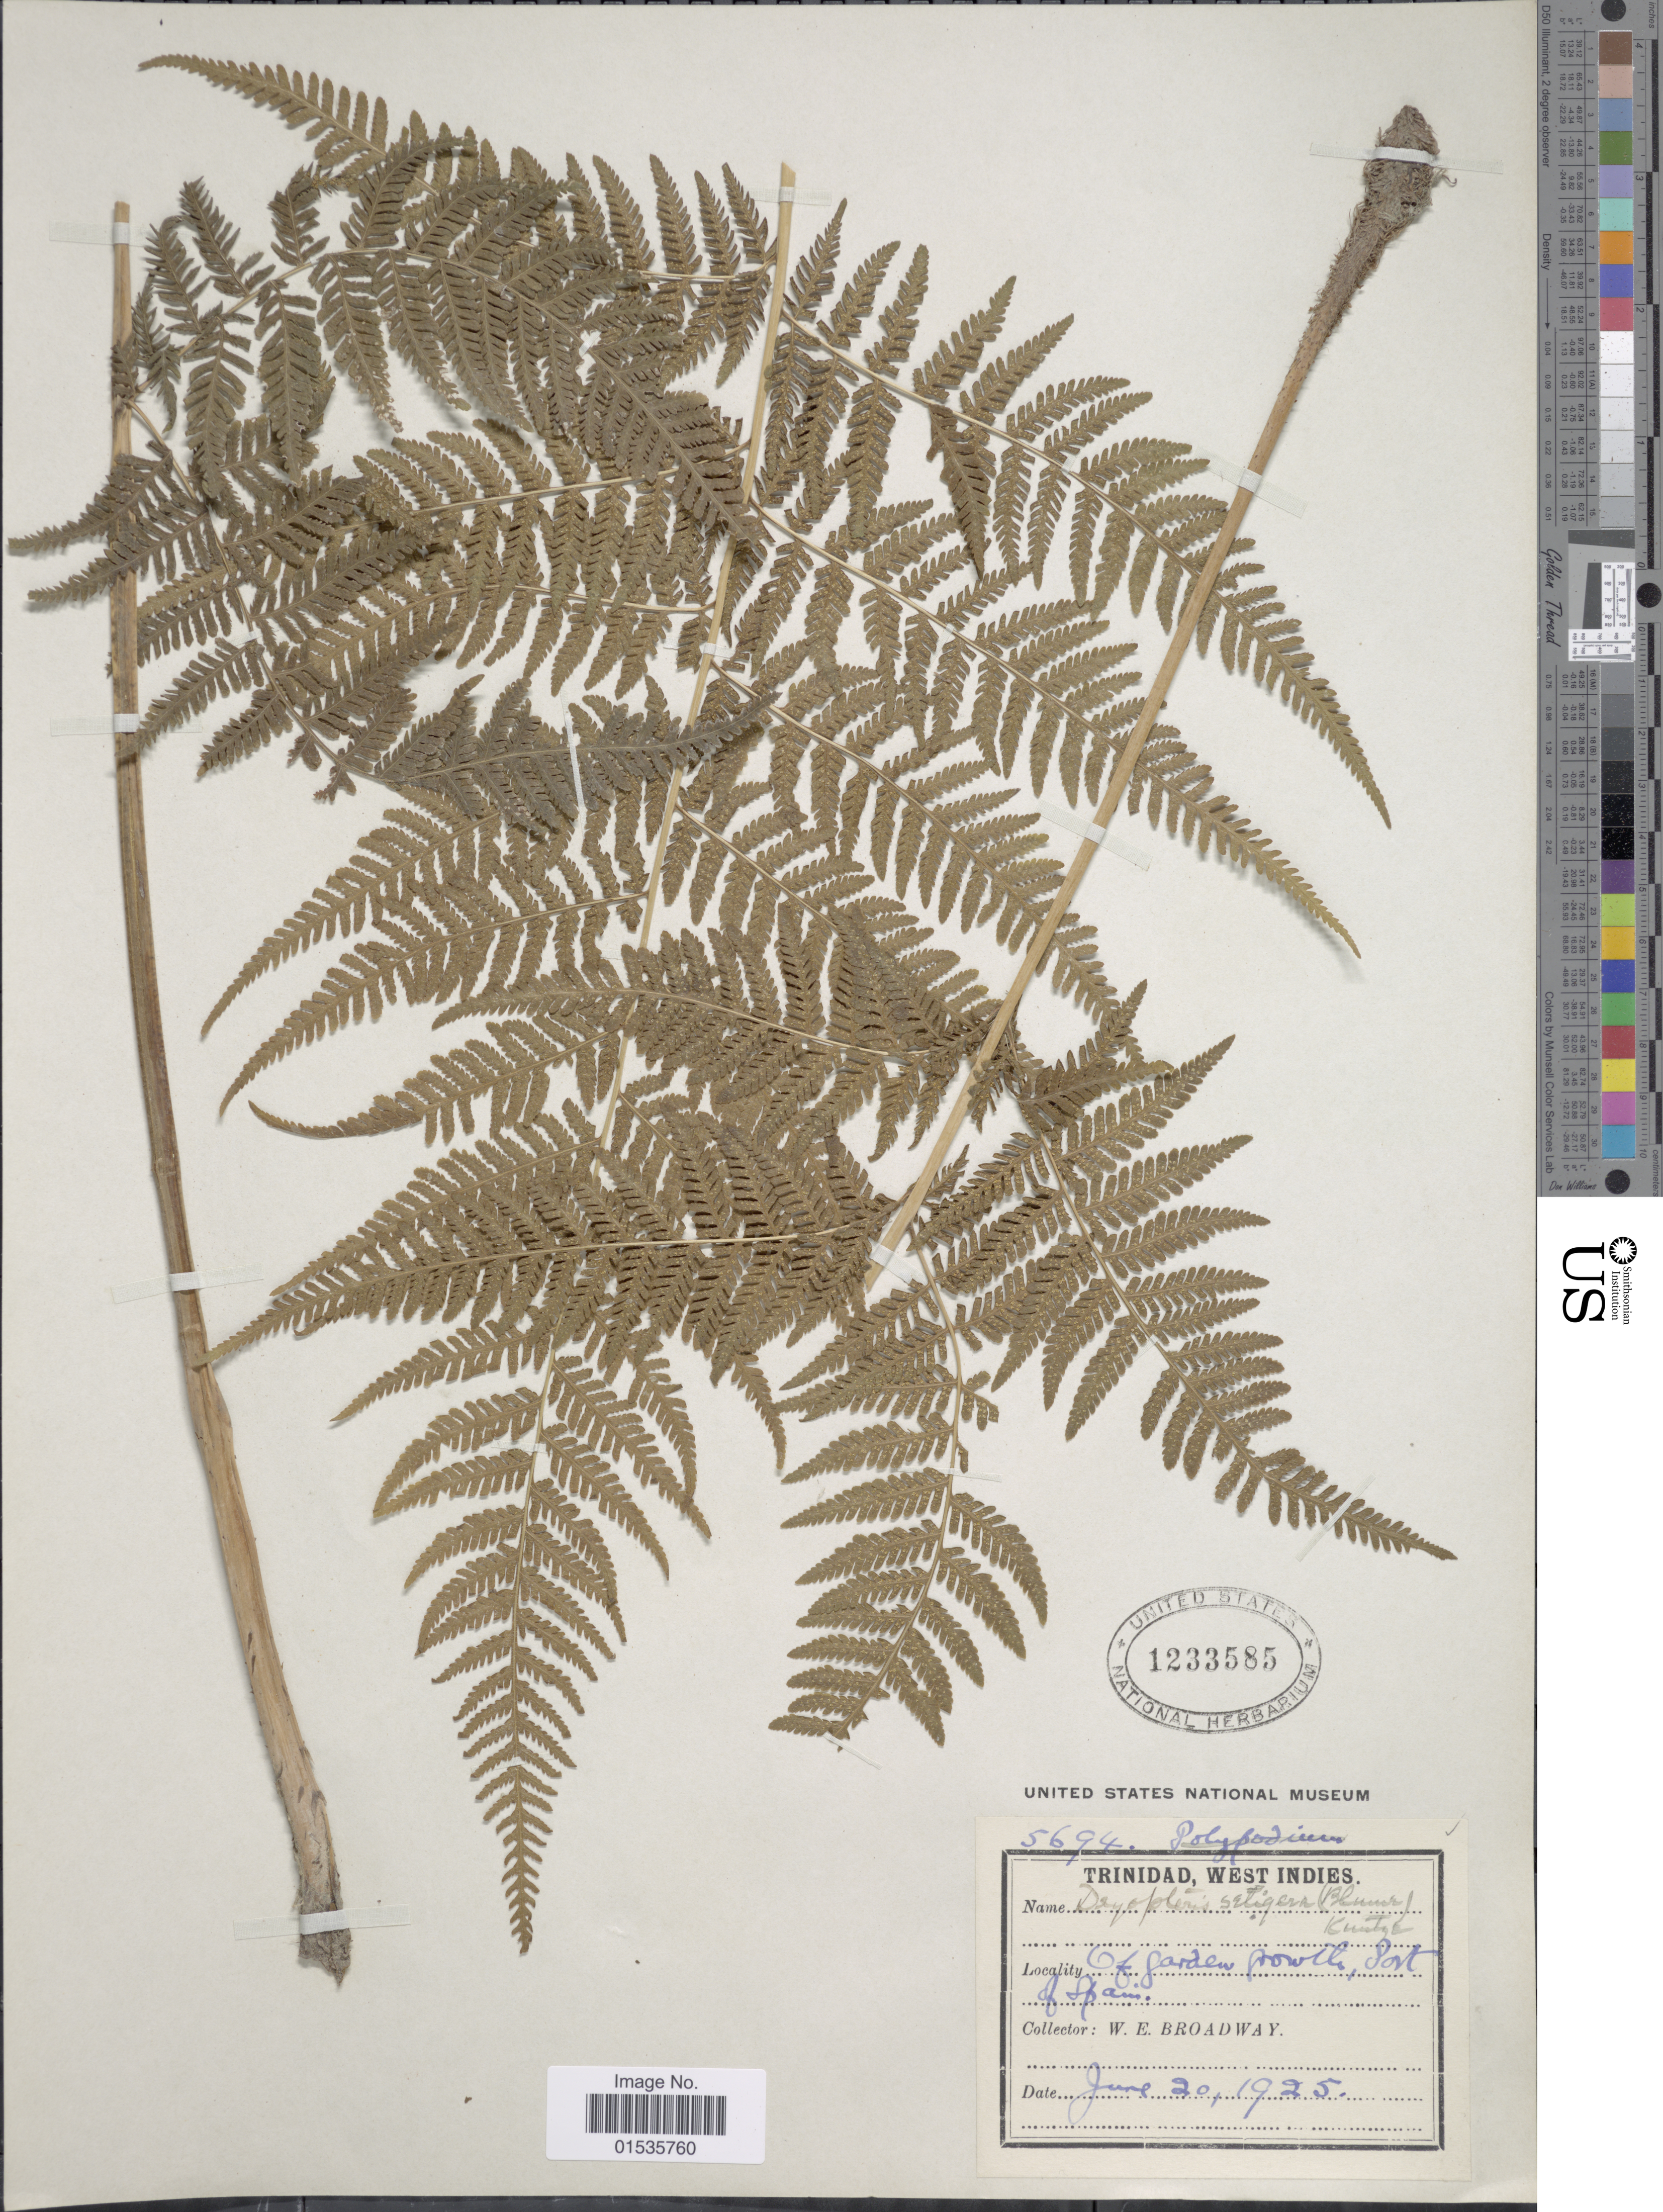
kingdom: Plantae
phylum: Tracheophyta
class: Polypodiopsida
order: Polypodiales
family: Thelypteridaceae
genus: Macrothelypteris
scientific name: Macrothelypteris torresiana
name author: (Gaudich.) Ching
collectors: W. E. Broadway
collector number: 5694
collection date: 1925-06-20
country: Trinidad and Tobago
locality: Trinidad, West Indies, Of Garden growth, Port of Spain.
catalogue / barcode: US 1233585